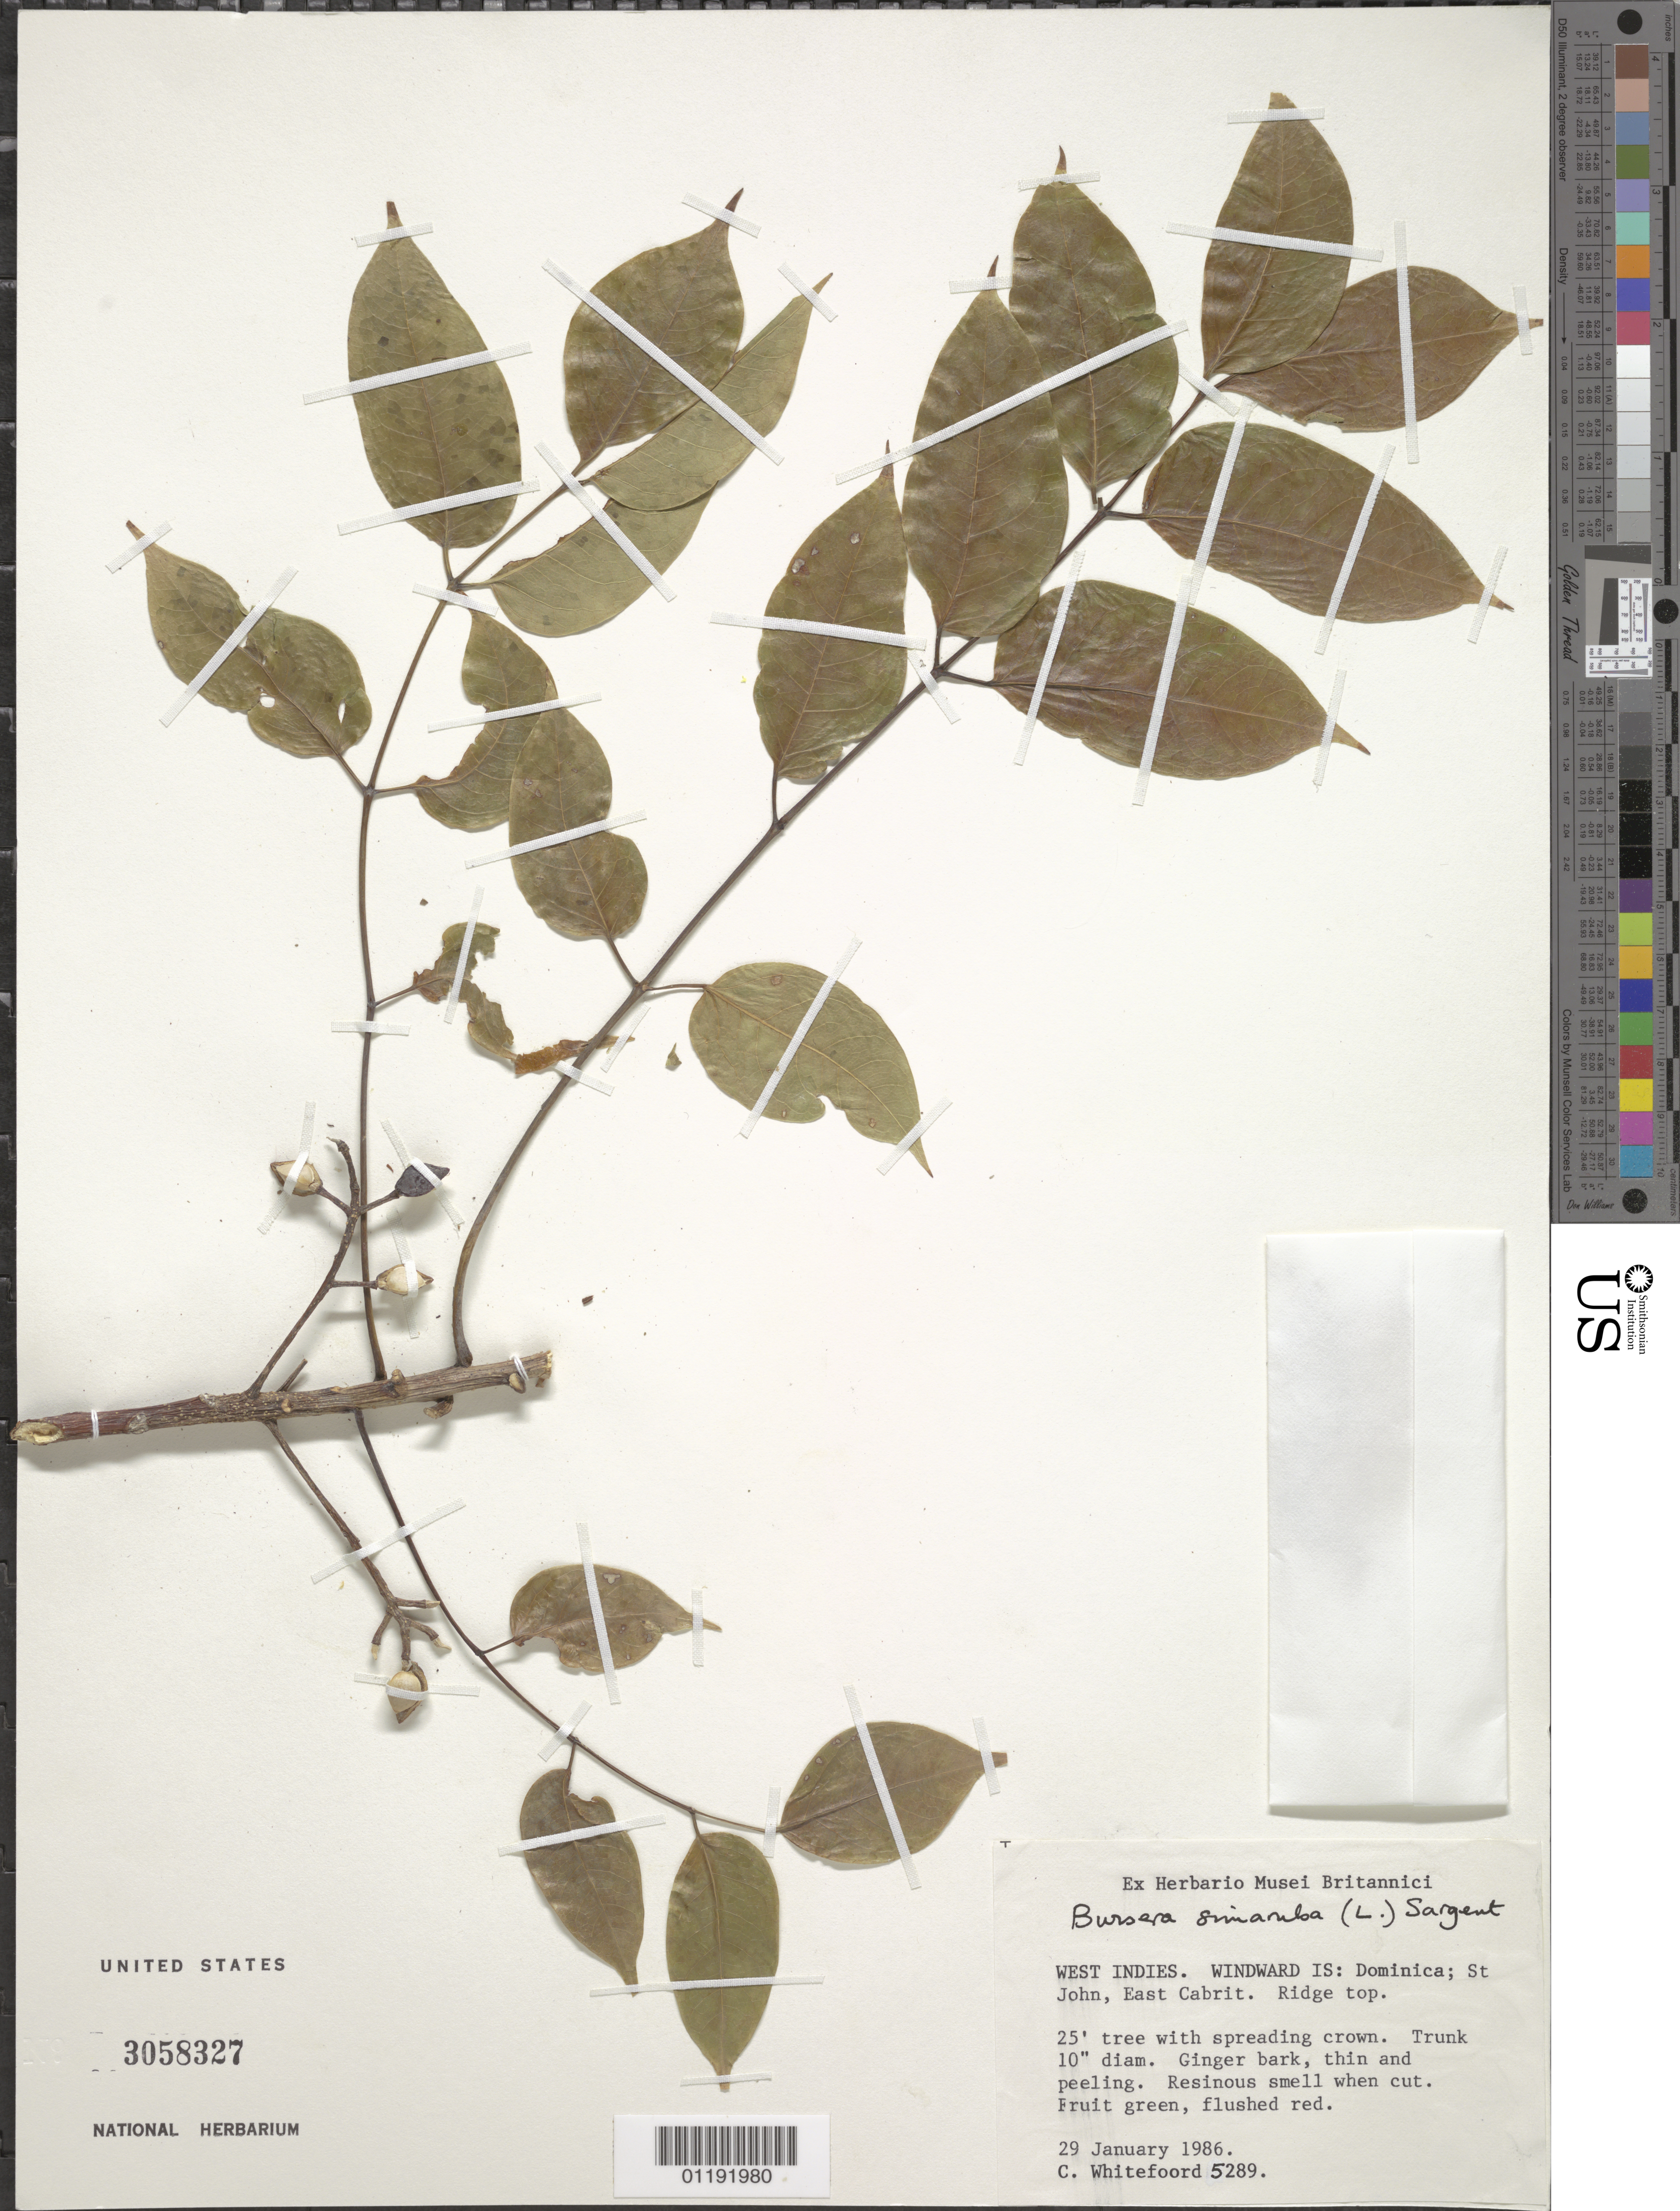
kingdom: Plantae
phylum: Tracheophyta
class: Magnoliopsida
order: Sapindales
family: Burseraceae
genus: Bursera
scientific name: Bursera simaruba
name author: (L.) Sarg.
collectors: C. Whitefoord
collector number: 5289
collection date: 1986-01-29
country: Dominica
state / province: St. John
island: Windward Island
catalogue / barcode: US 3058327